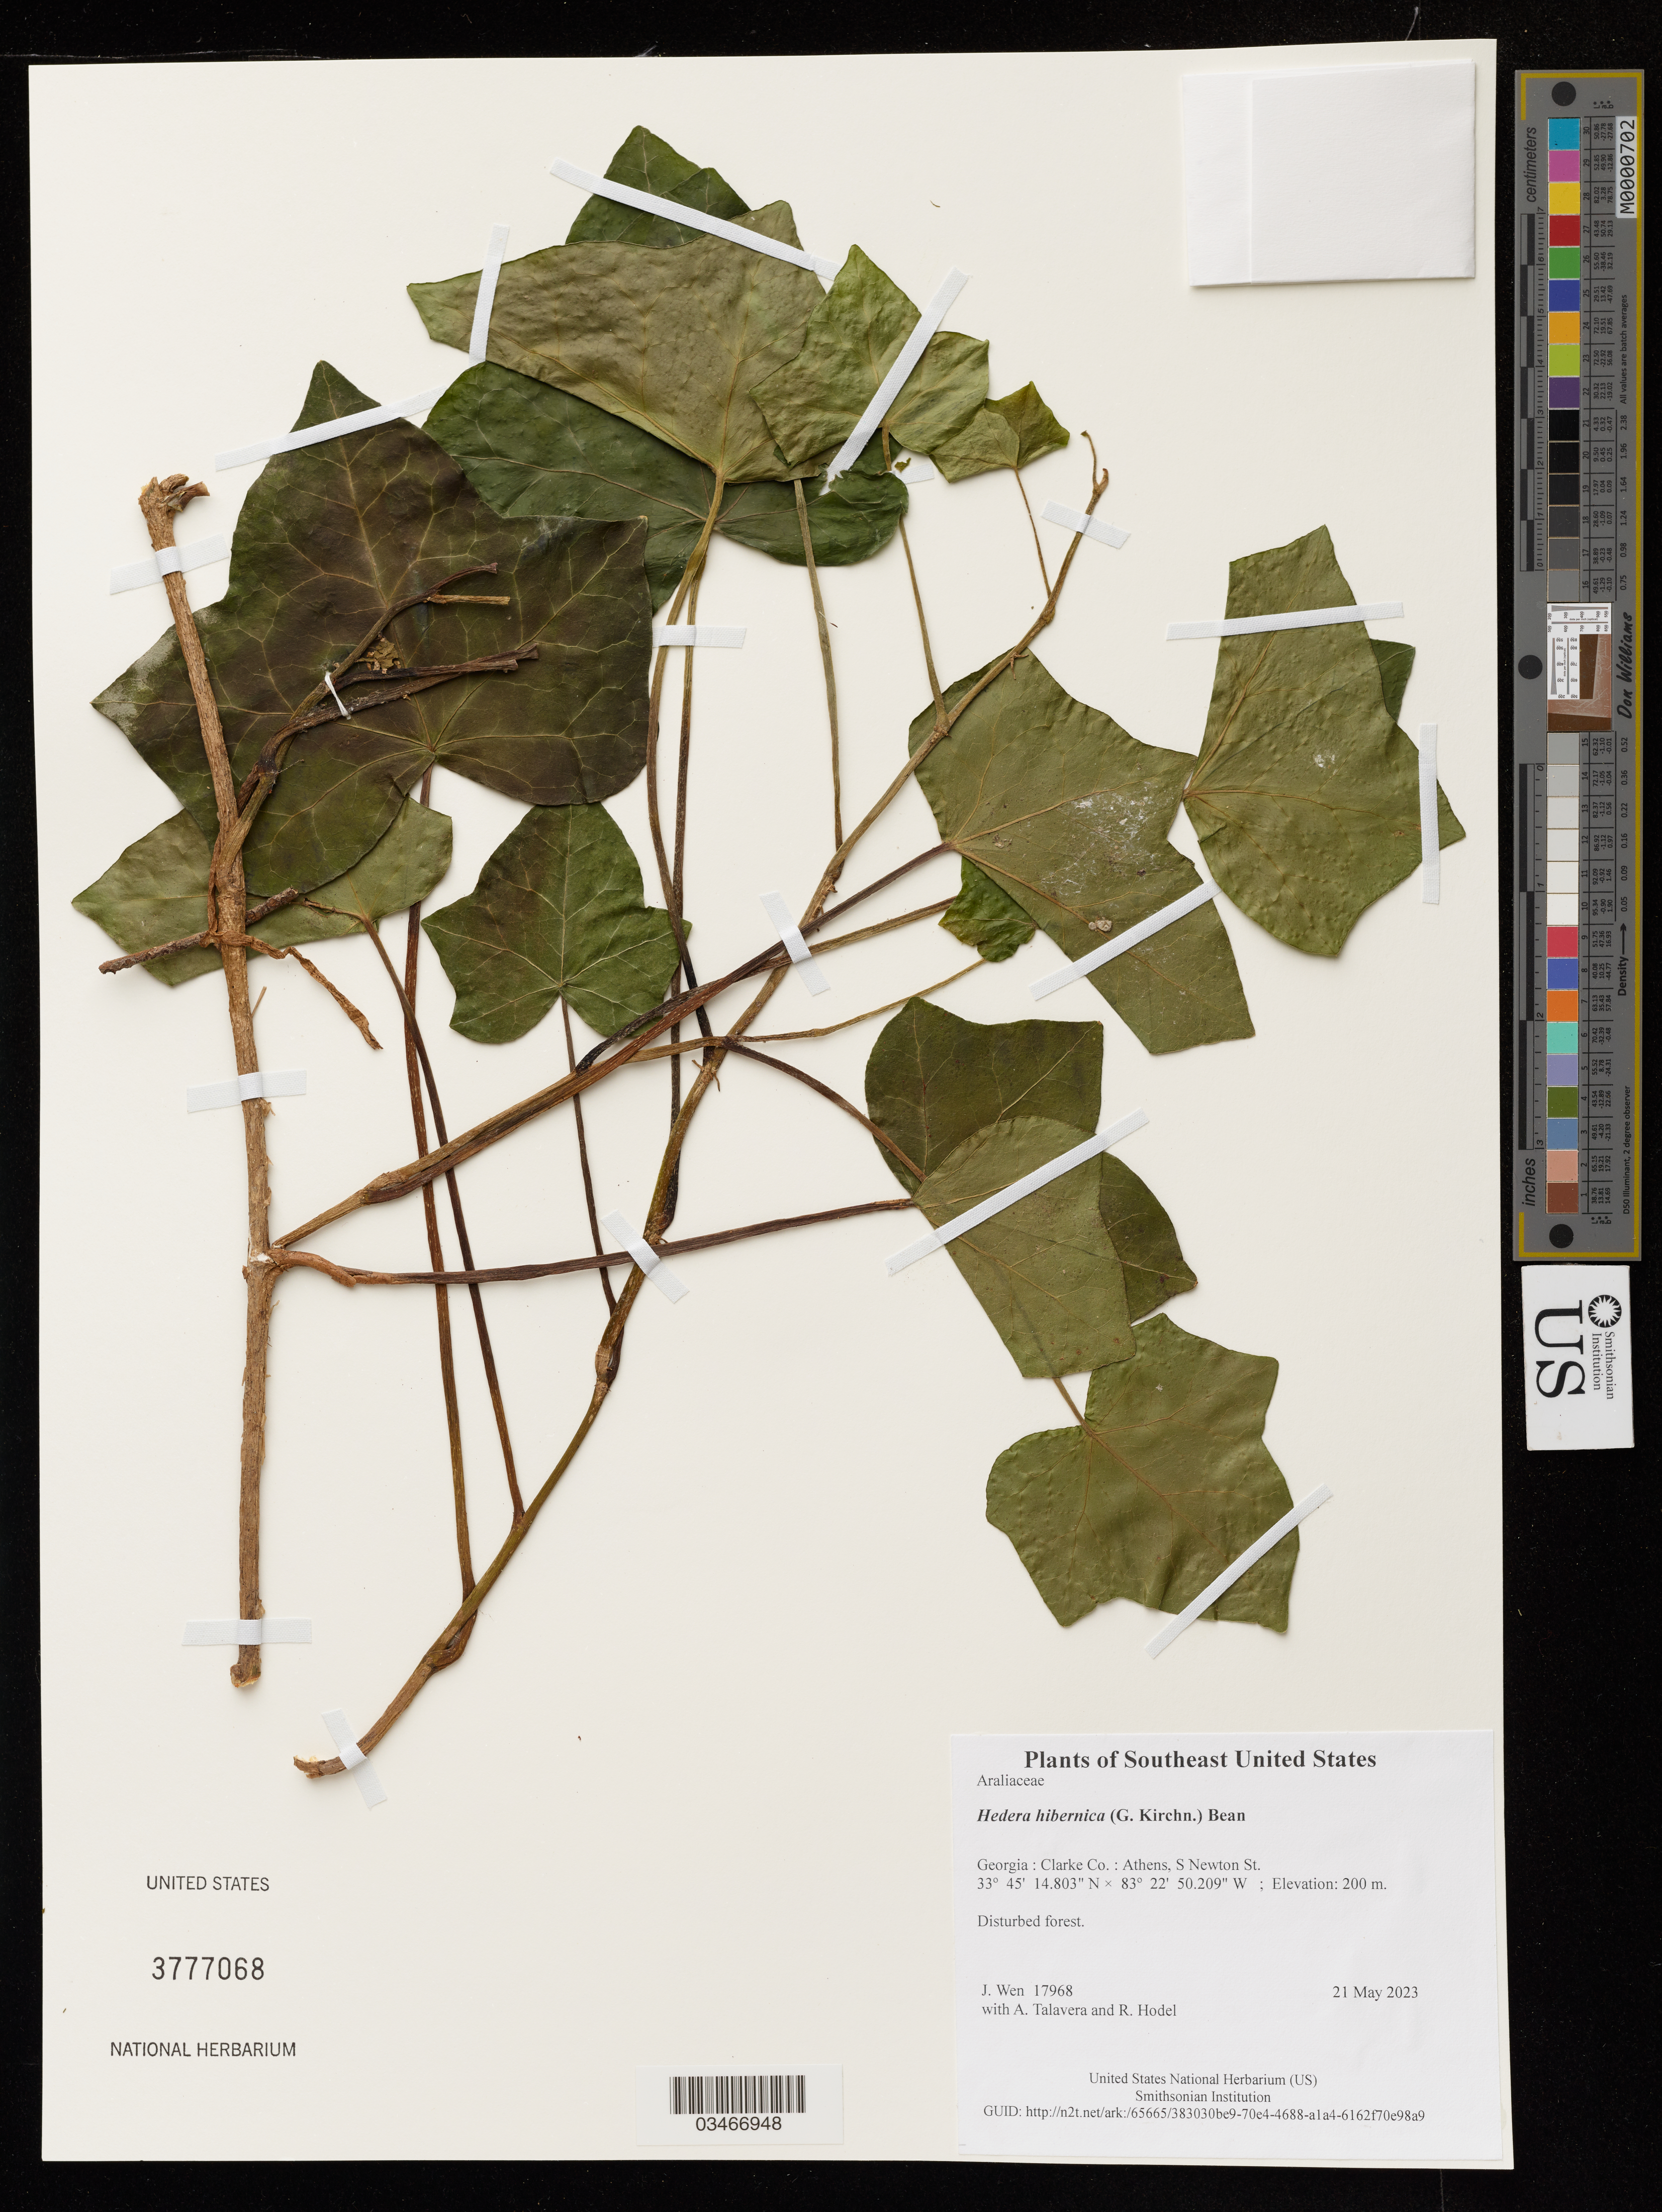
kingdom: Plantae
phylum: Tracheophyta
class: Magnoliopsida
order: Apiales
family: Araliaceae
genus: Hedera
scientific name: Hedera hibernica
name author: (G. Kirchn.) Bean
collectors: J. Wen, A. Talavera & R. Hodel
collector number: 17968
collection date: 2023-05-21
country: United States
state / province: Georgia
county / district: Clarke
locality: Athens, S Newton St.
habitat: Disturbed forest.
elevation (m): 200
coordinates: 33.7541119 N, 83.3806136 W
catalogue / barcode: US 3777068